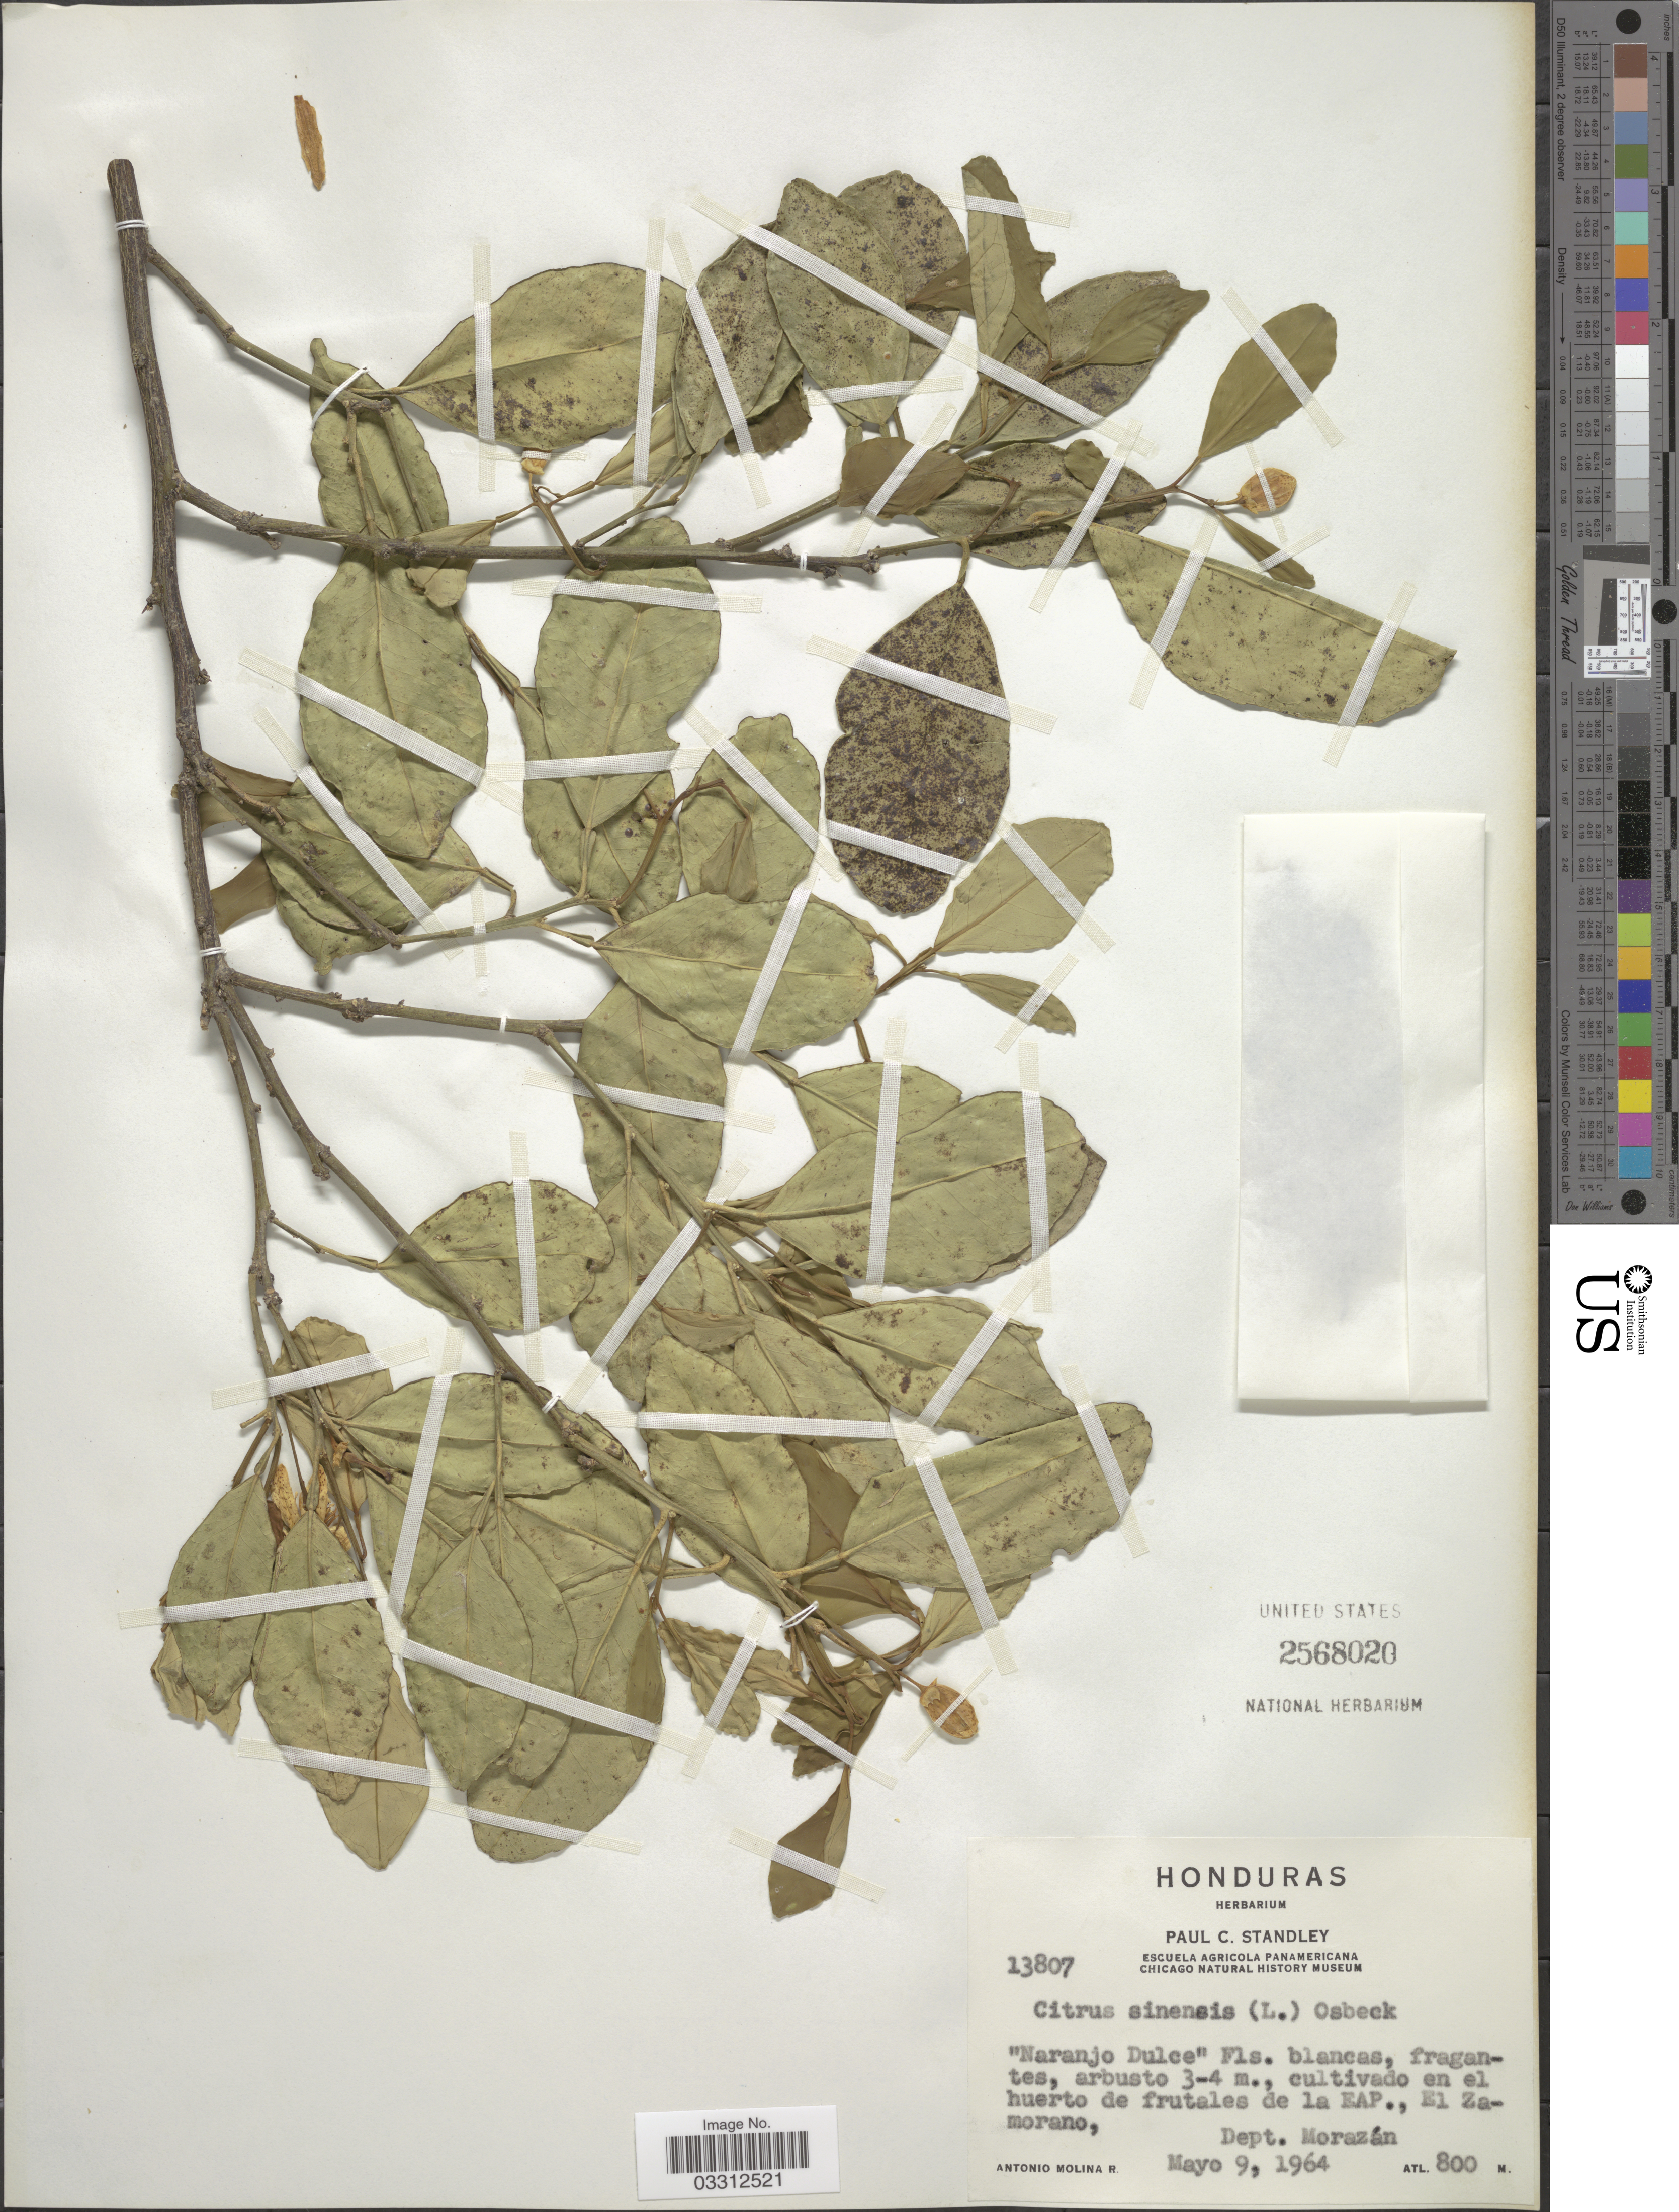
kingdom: Plantae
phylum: Tracheophyta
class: Magnoliopsida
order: Sapindales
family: Rutaceae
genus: Citrus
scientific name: Citrus x sinensis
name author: (L.) Osbeck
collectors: A. Molina R.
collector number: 13807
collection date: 1964-05-09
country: Honduras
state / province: Fco. Morazán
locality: Huerto de frutales de la EAP, El Zamorano, Dept. Morazán.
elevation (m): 800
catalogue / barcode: US 2568020